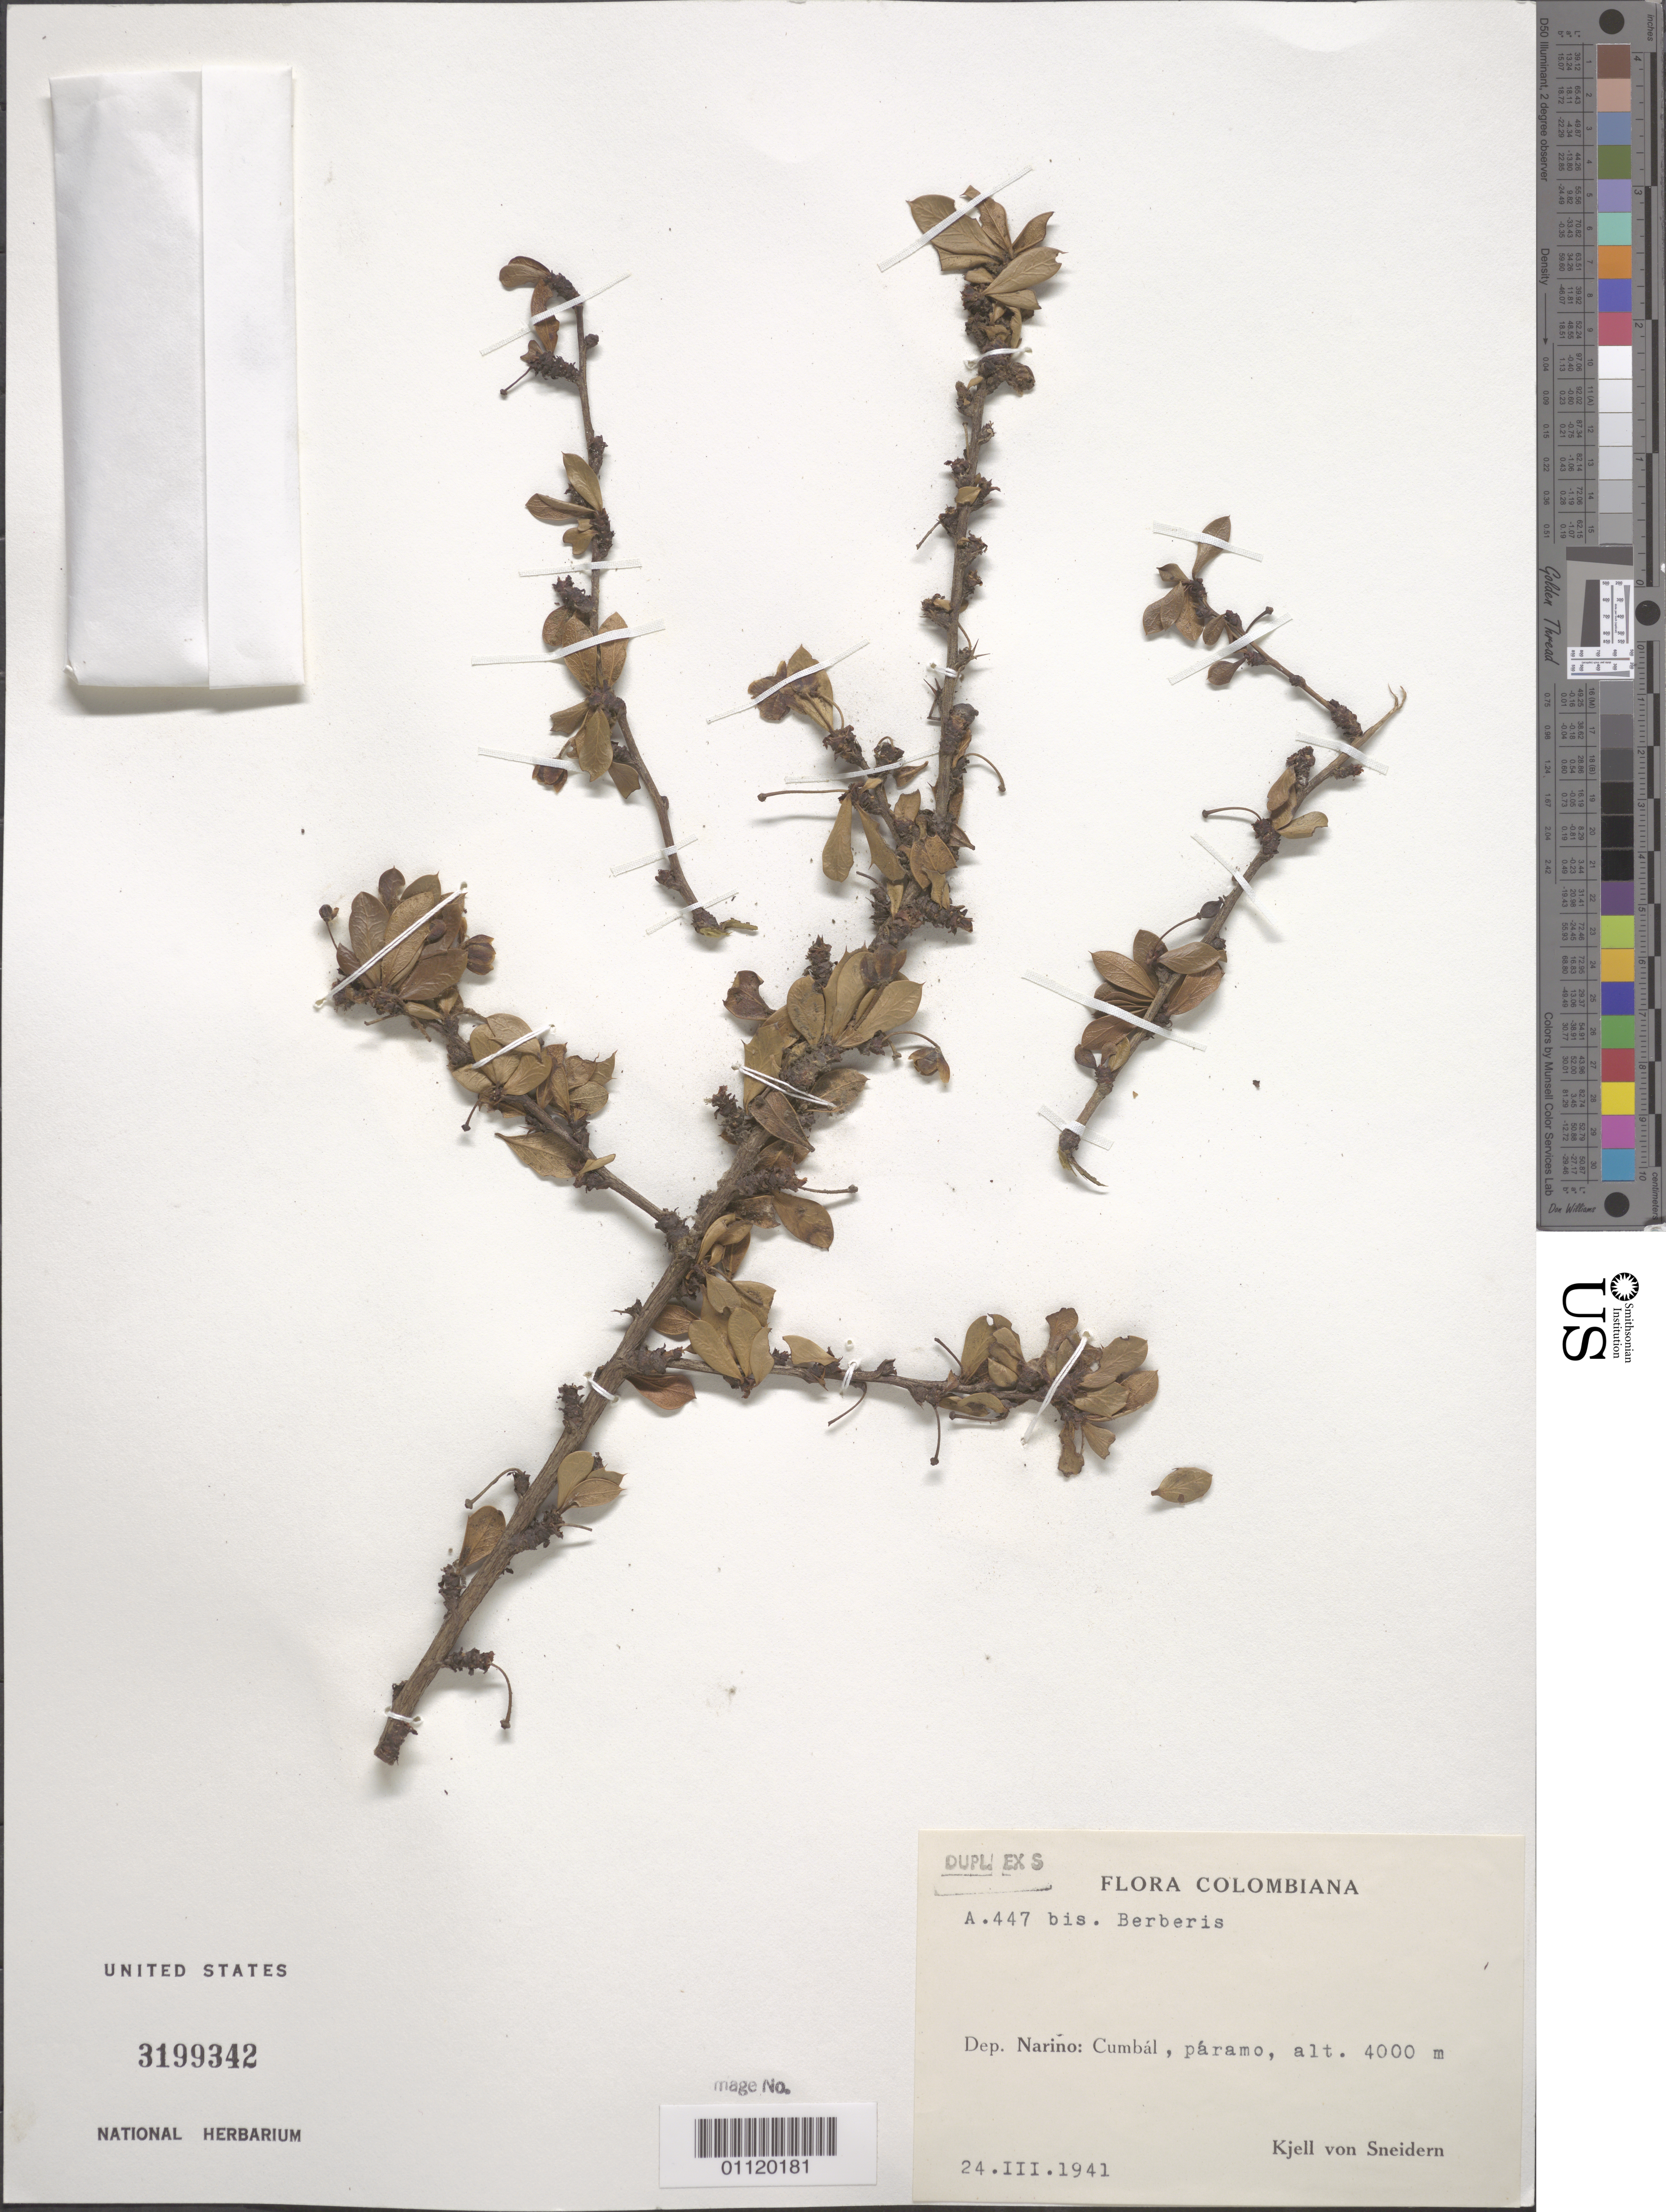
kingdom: Plantae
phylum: Tracheophyta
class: Magnoliopsida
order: Ranunculales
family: Berberidaceae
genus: Berberis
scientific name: Berberis sp.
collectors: K. von Sneidern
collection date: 1941-03-24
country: Colombia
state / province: Nariño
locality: Cumbál, páramo.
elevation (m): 4000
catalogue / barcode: US 3199342